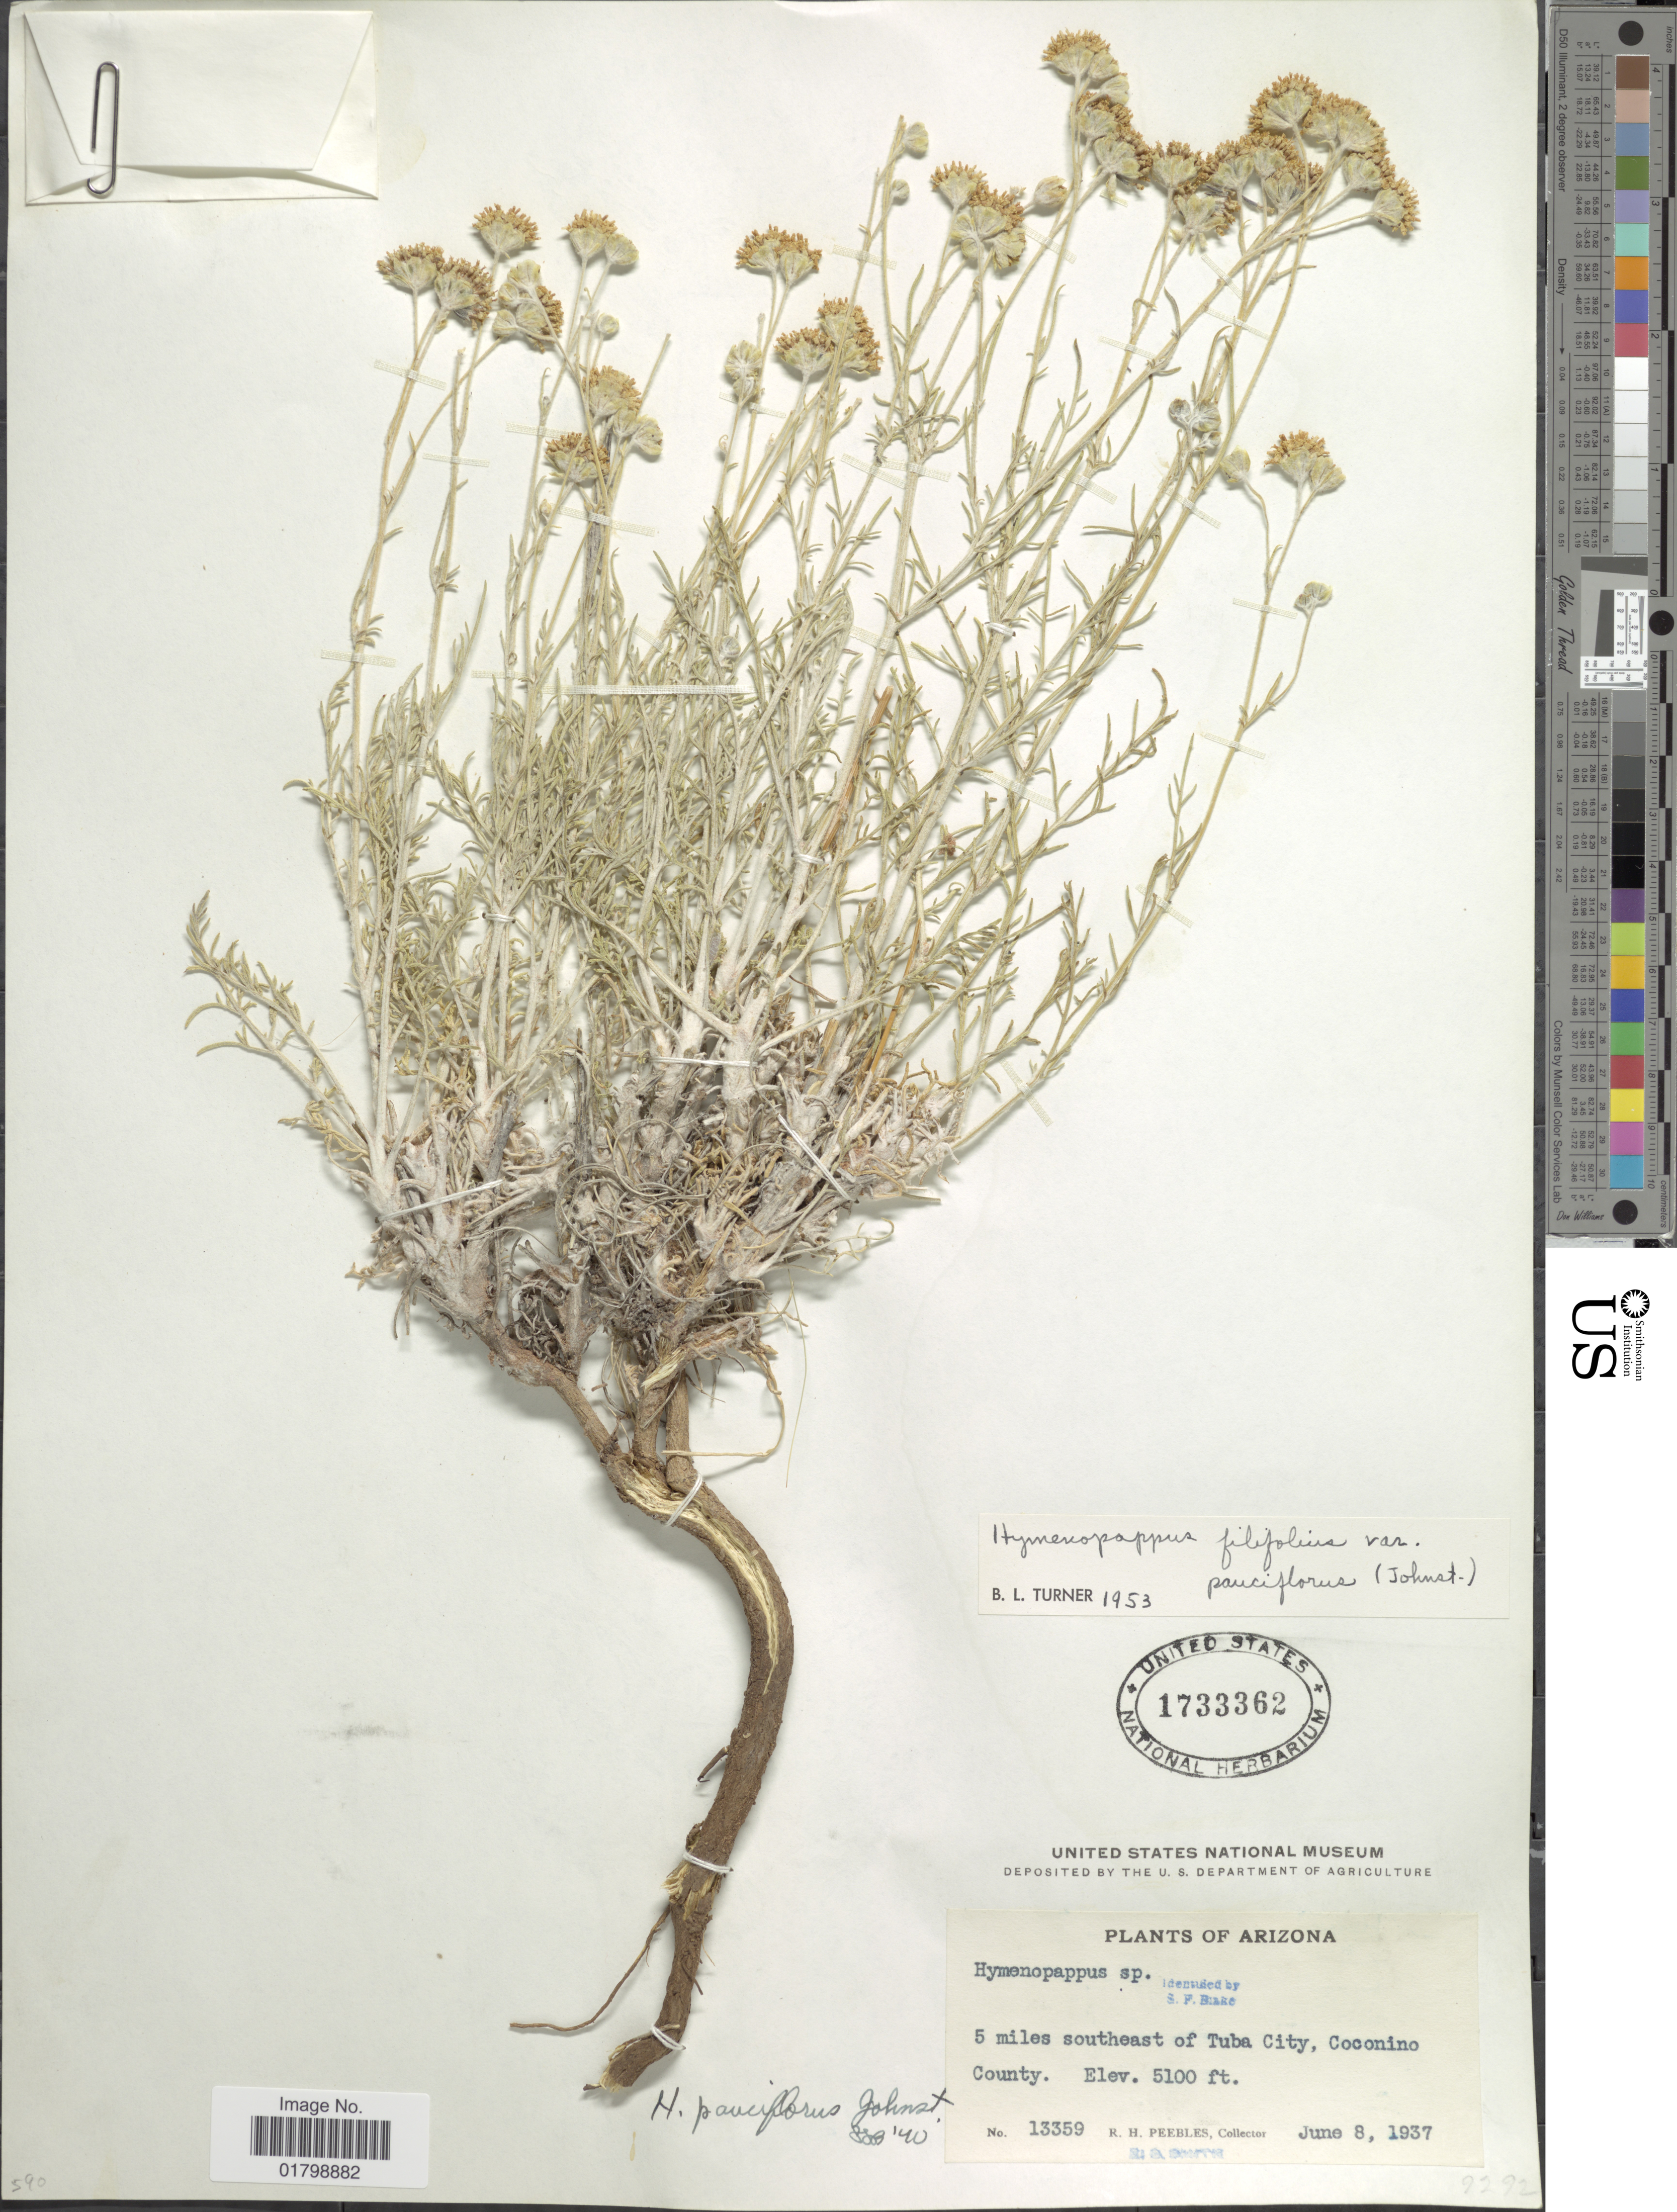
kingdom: Plantae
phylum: Tracheophyta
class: Magnoliopsida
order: Asterales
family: Asteraceae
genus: Hymenopappus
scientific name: Hymenopappus filifolius var. pauciflorus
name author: (I.M. Johnst.) B.L. Turner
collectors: R. H. Peebles & Collector illegible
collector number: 13359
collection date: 1937-06-08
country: United States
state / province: Arizona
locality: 5 miles southeast of Tuba City, Coconino County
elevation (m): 1554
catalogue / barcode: US 1733362